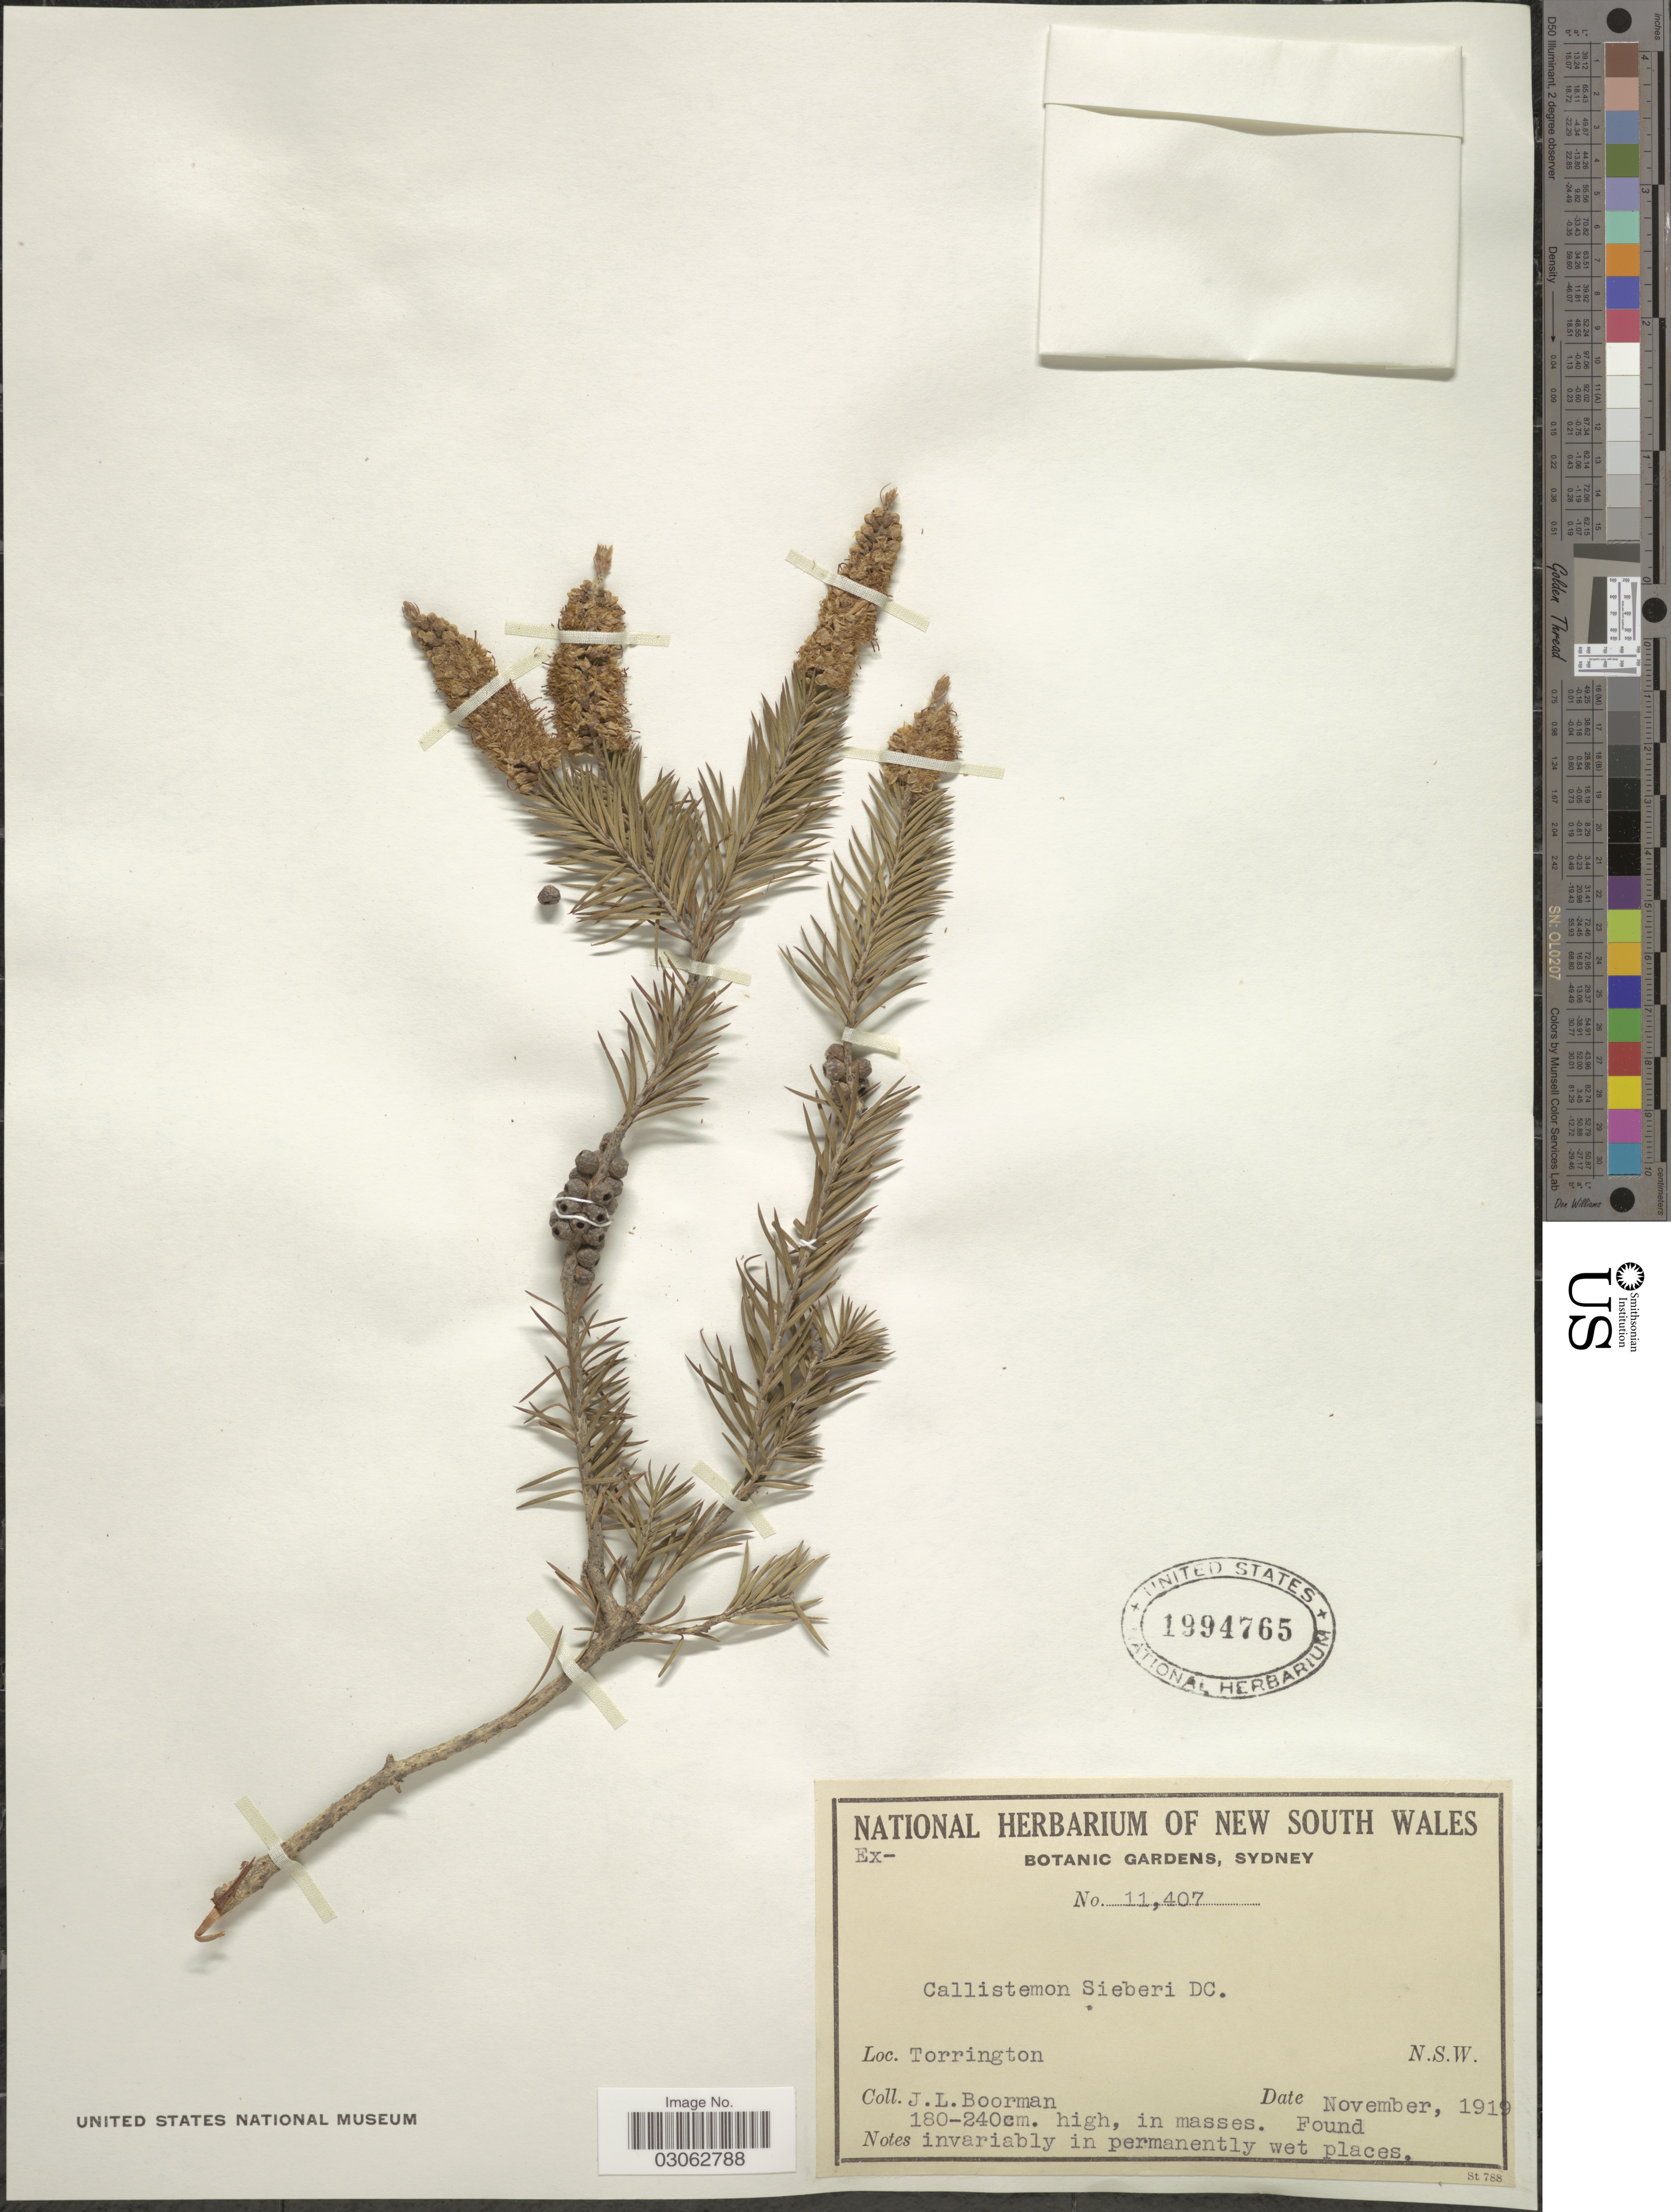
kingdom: Plantae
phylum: Tracheophyta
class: Magnoliopsida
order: Myrtales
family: Myrtaceae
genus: Callistemon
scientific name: Callistemon sieberi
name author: DC.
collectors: J. Boorman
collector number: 11407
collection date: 1919-11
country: Australia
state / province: New South Wales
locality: Torrington, N.S.W.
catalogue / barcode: US 1994765